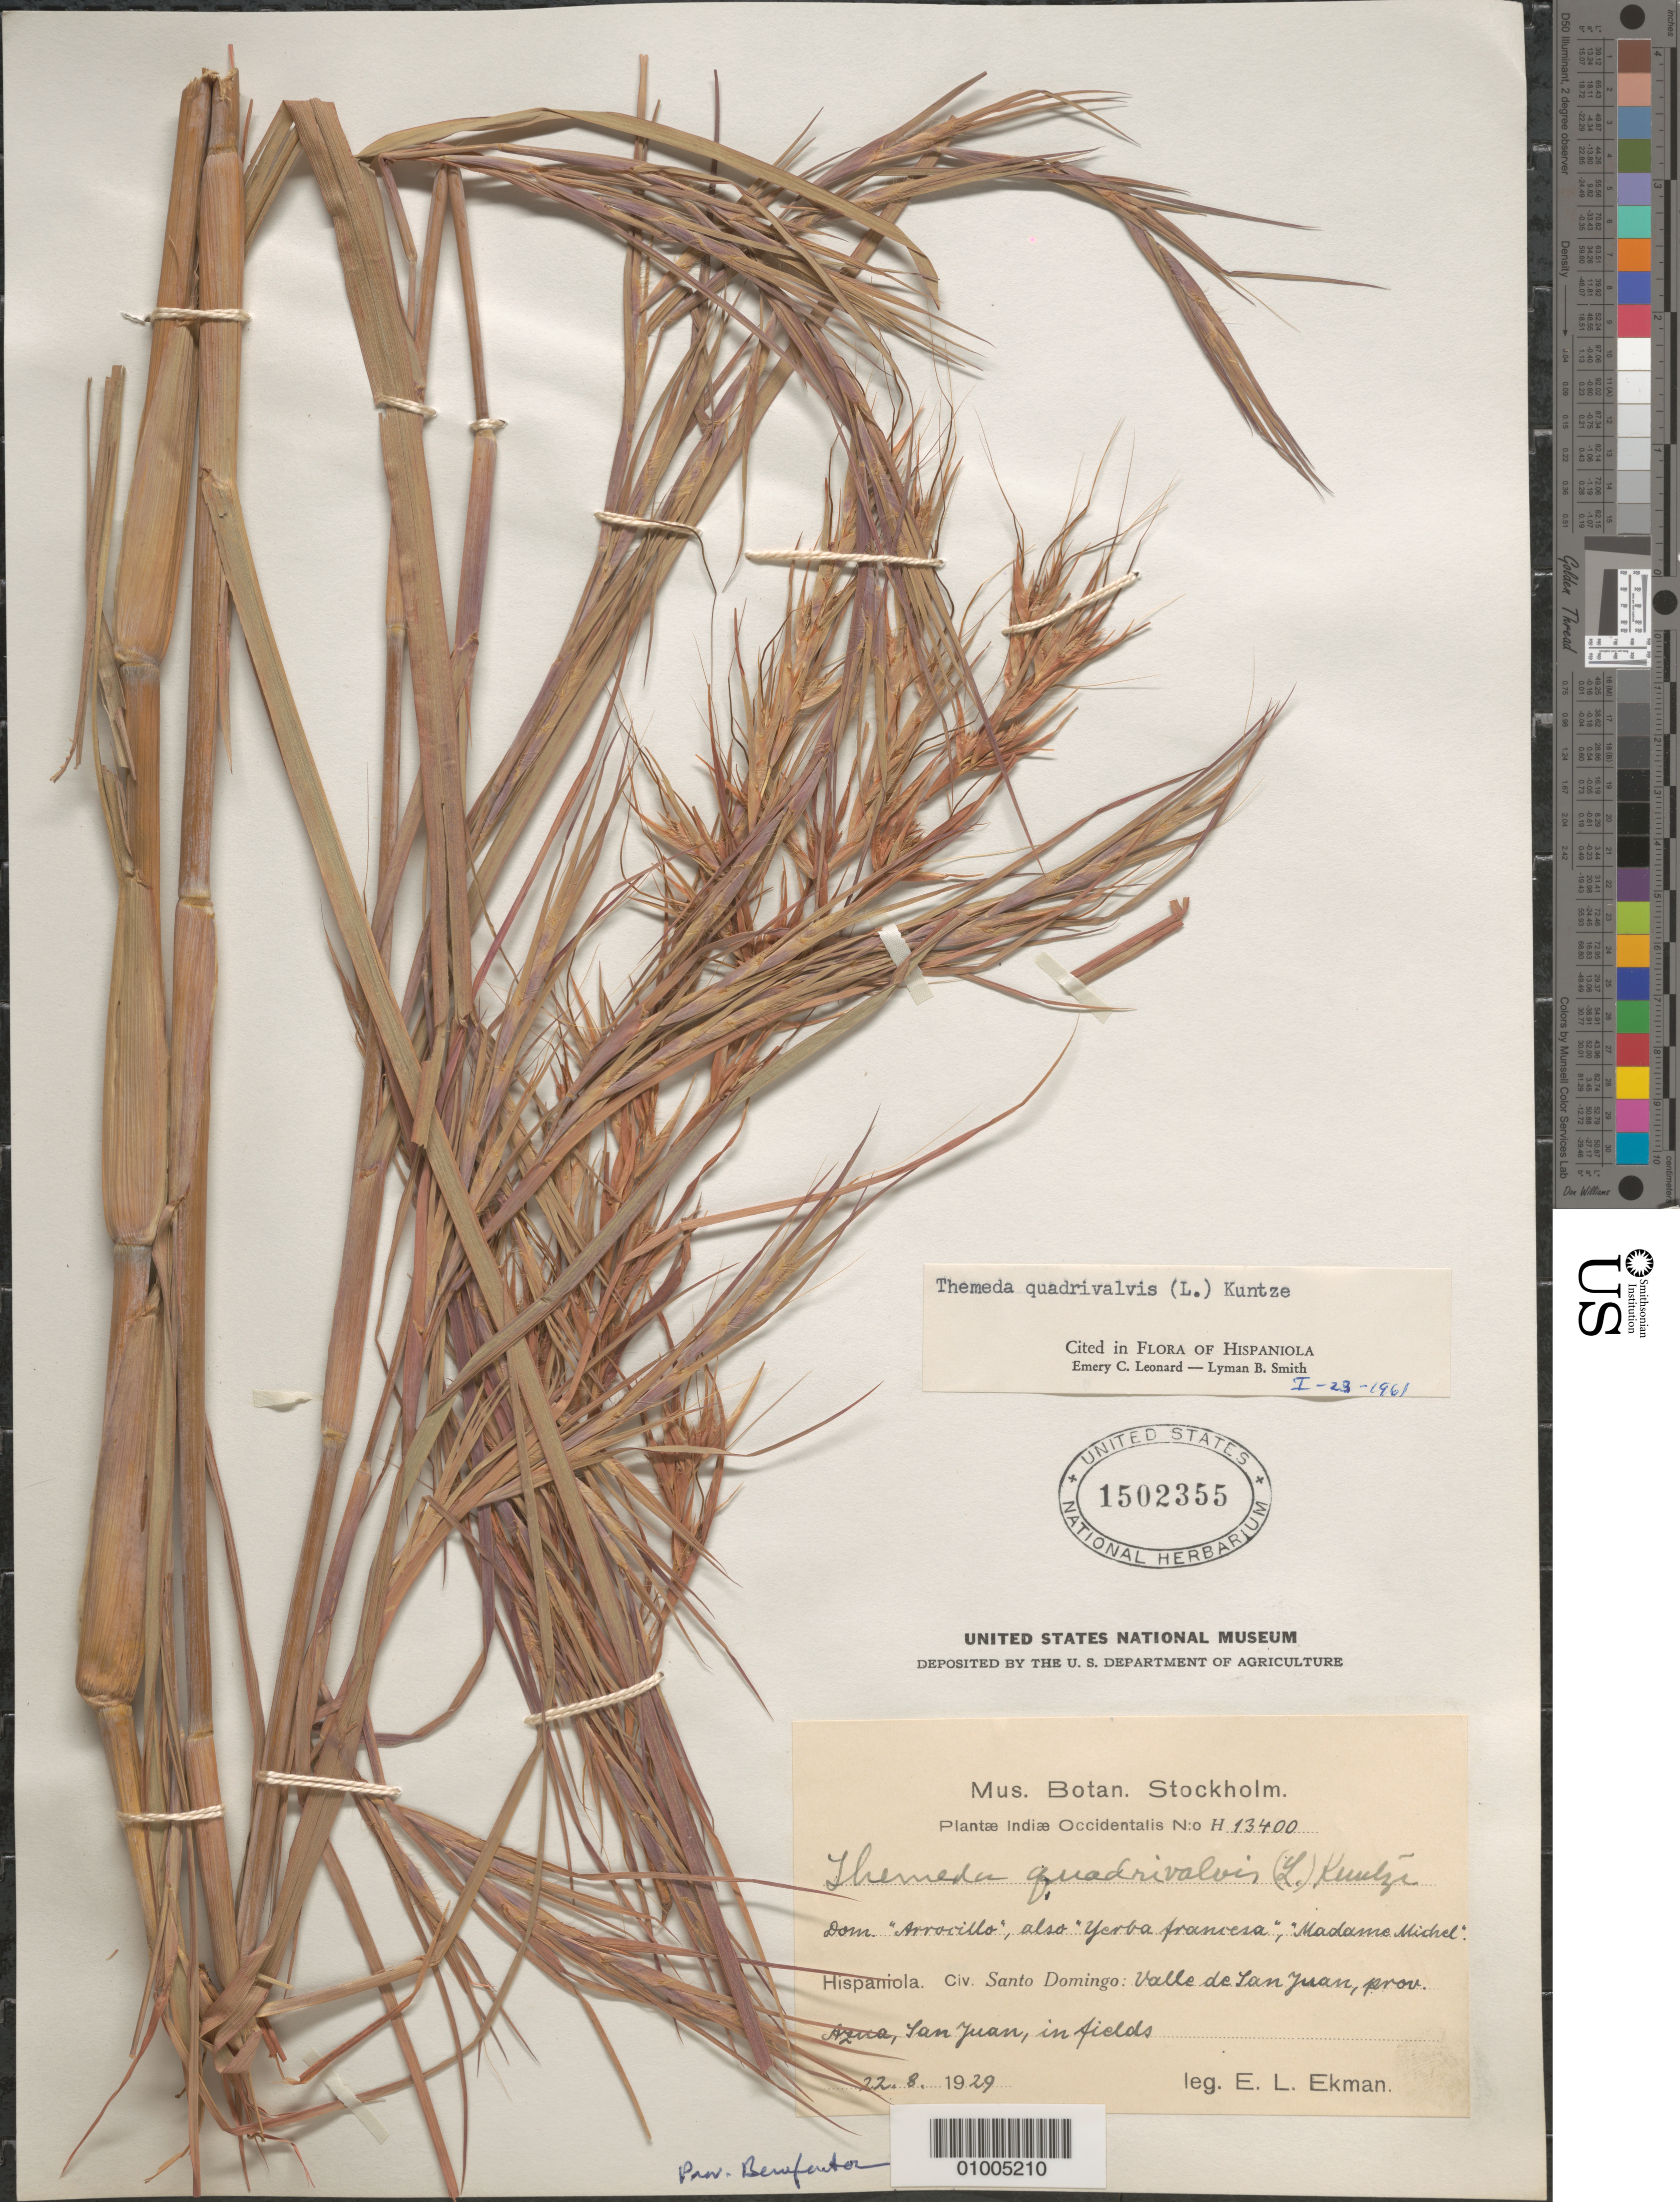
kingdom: Plantae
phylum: Tracheophyta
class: Liliopsida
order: Poales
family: Poaceae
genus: Themeda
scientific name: Themeda quadrivalvis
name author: (L.) Kuntze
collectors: E. L. Ekman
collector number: H 13400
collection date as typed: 22 Aug 1929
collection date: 1929-08-22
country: Dominican Republic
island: Hispaniola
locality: Santo Domingo: Valle de San Juan, Prov. Azua, San Juan in fields.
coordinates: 0 N, 0 E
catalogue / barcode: US 1502355